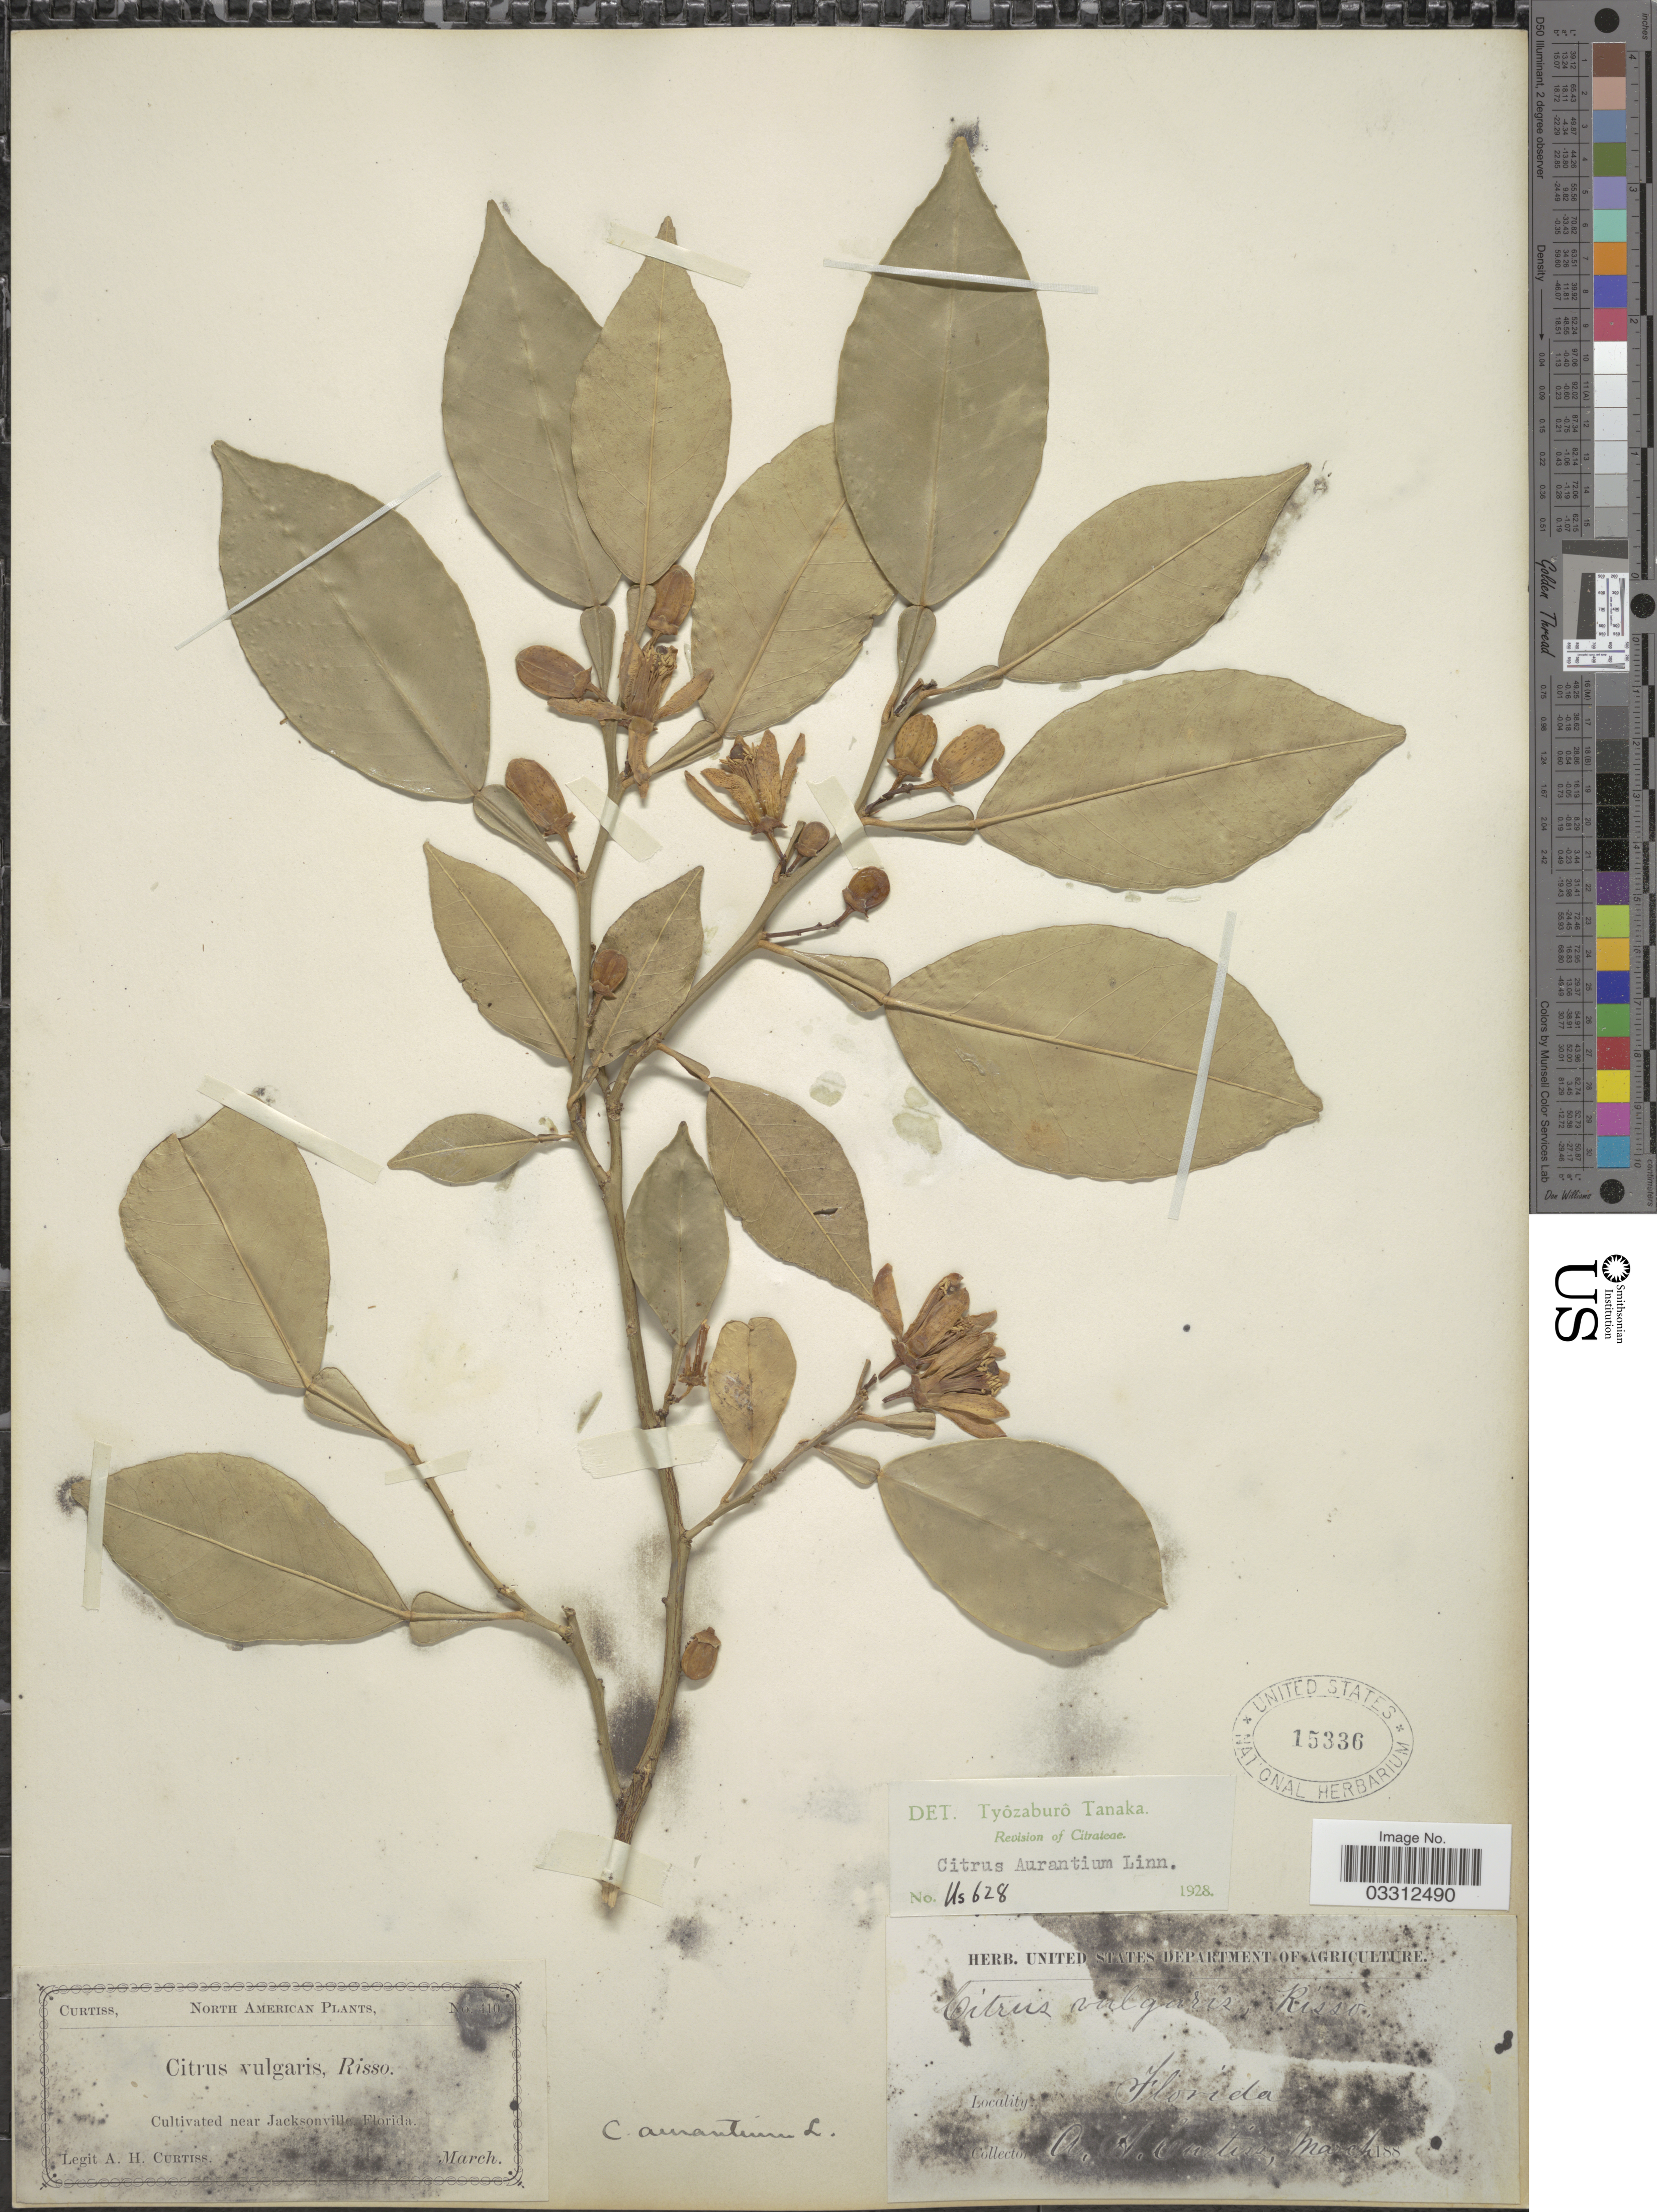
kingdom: Plantae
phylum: Tracheophyta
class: Magnoliopsida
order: Sapindales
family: Rutaceae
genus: Citrus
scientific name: Citrus x aurantium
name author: L.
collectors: A. H. Curtiss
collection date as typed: March 188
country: United States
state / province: Florida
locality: Jacksonville.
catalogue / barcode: US 15336